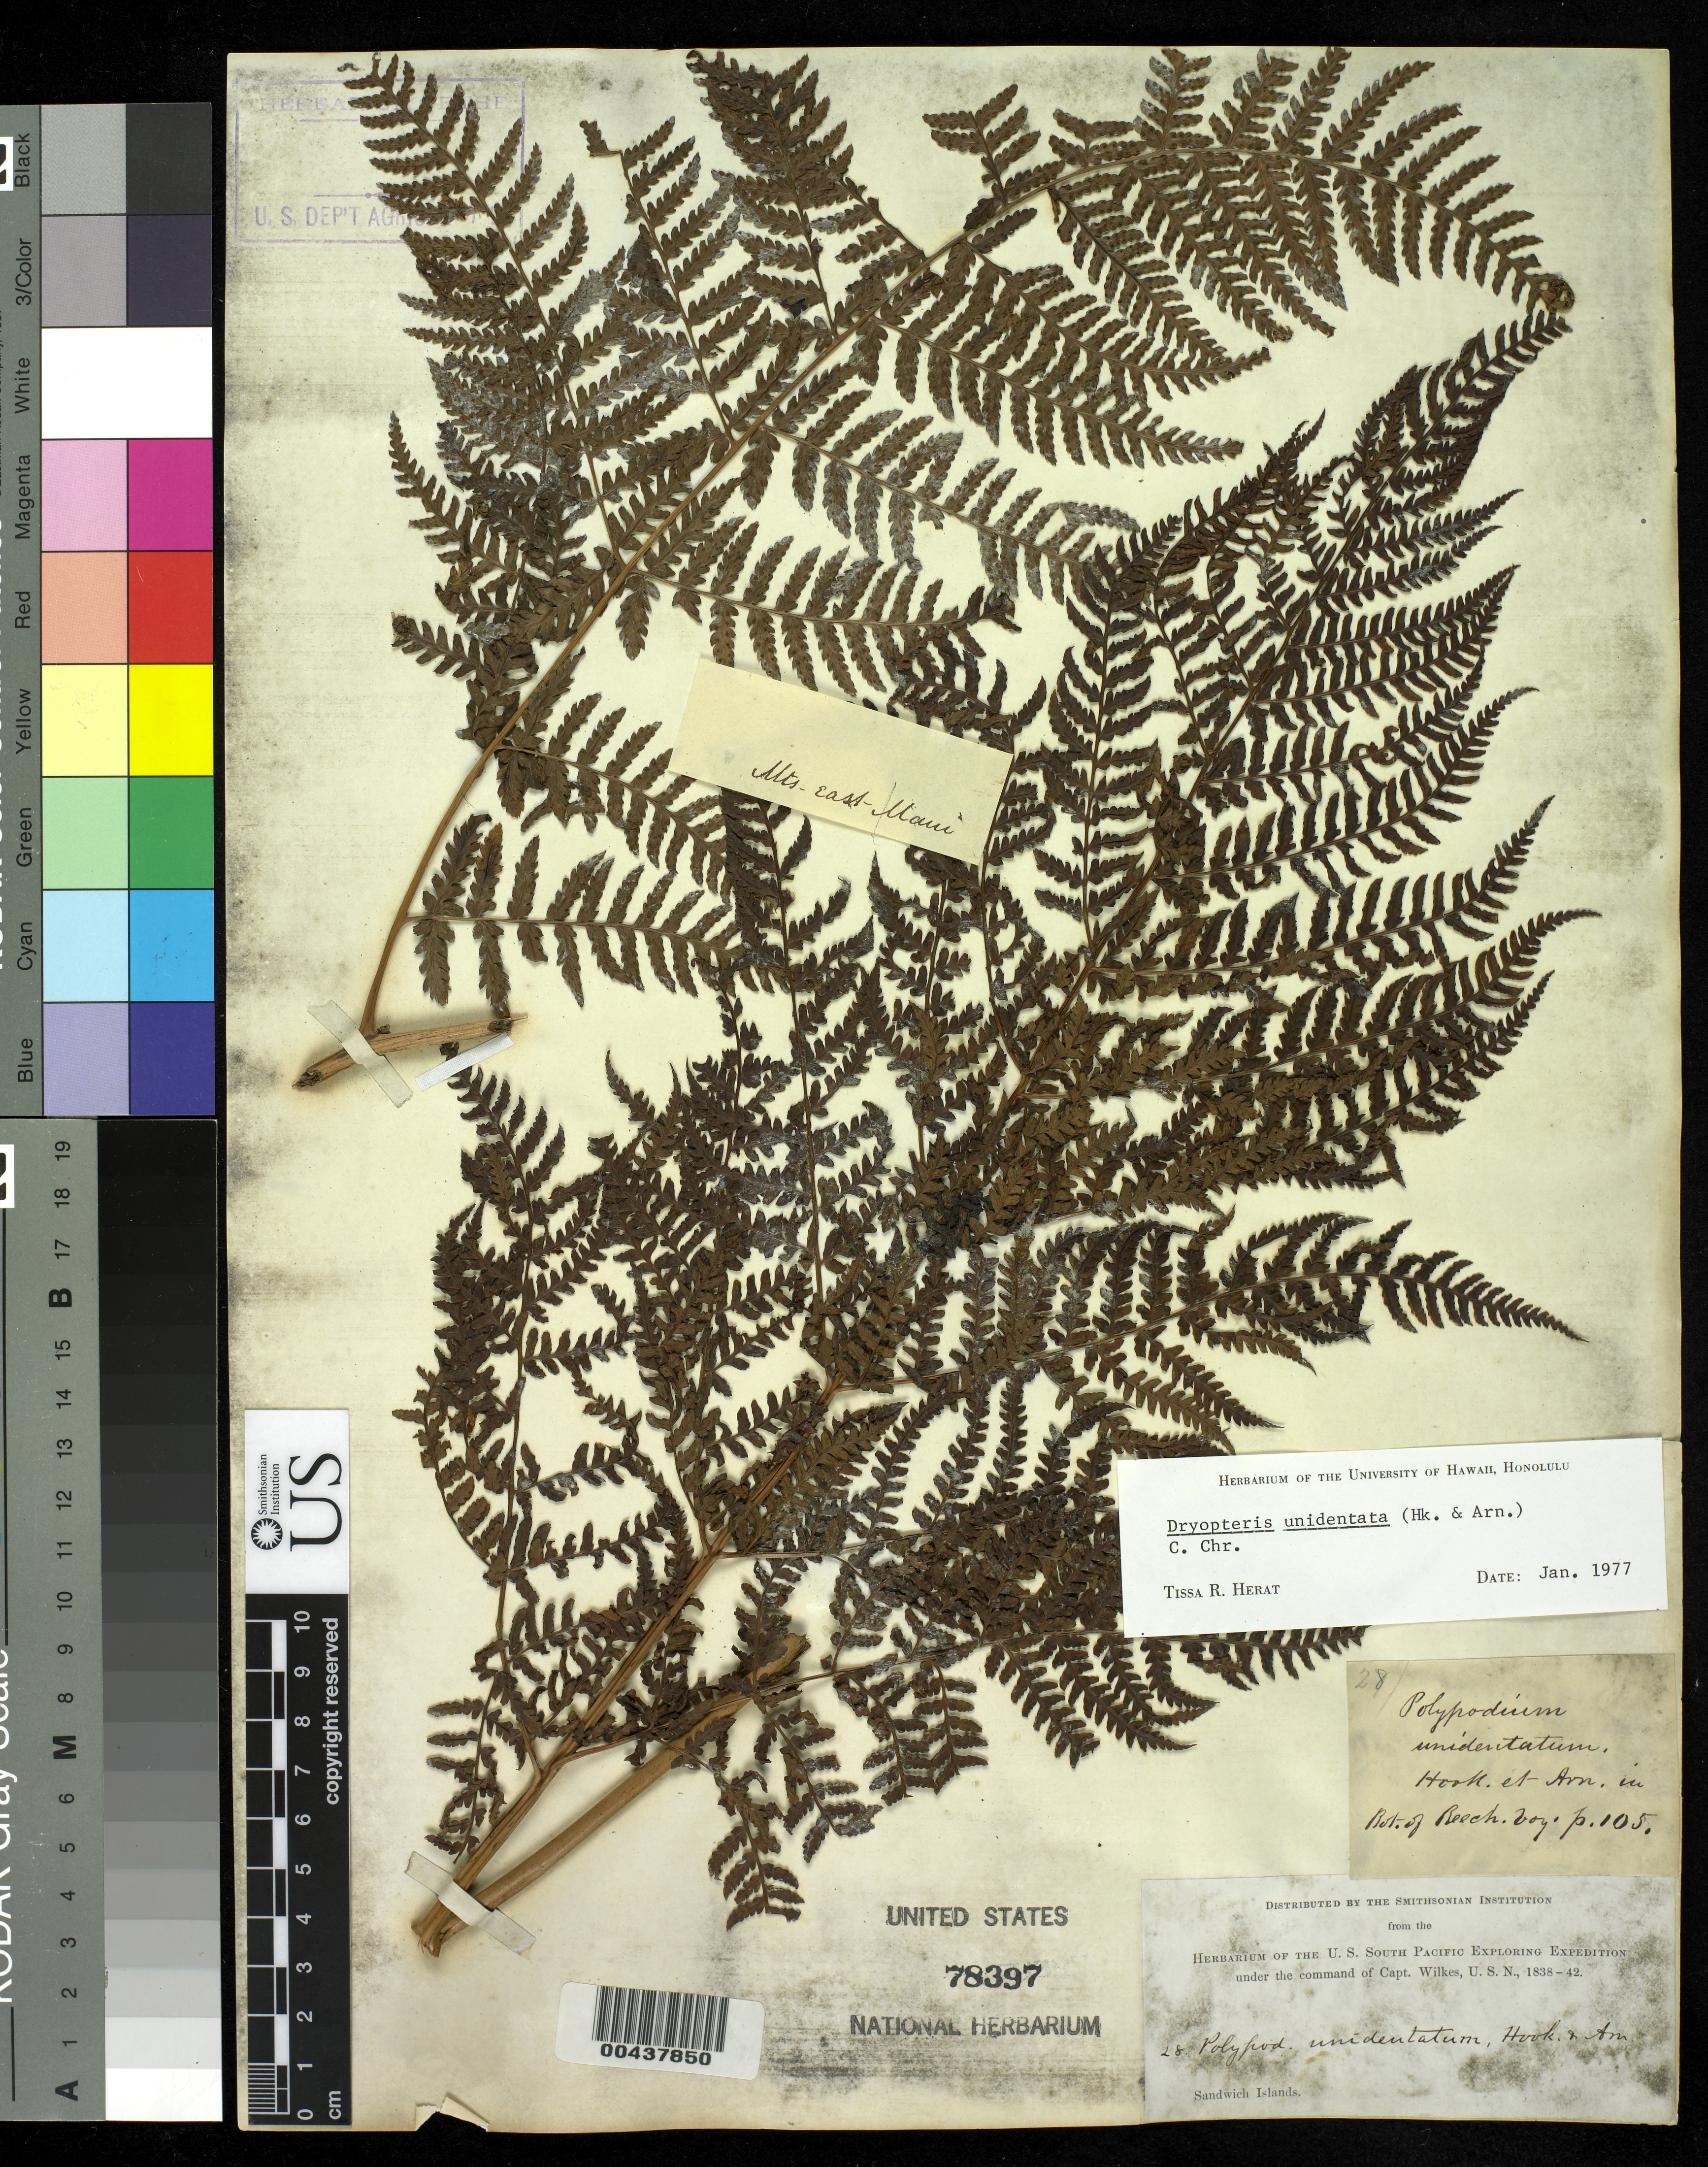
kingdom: Plantae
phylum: Tracheophyta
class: Polypodiopsida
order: Polypodiales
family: Dryopteridaceae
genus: Dryopteris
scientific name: Dryopteris unidentata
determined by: Herat, T. R.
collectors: Wilkes Explor. Exped.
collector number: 28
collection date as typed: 1838 to -- --- 1842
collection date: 1838/1842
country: United States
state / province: Hawaii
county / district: Maui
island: Maui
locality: Mts.- East Maui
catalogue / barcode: US 78397